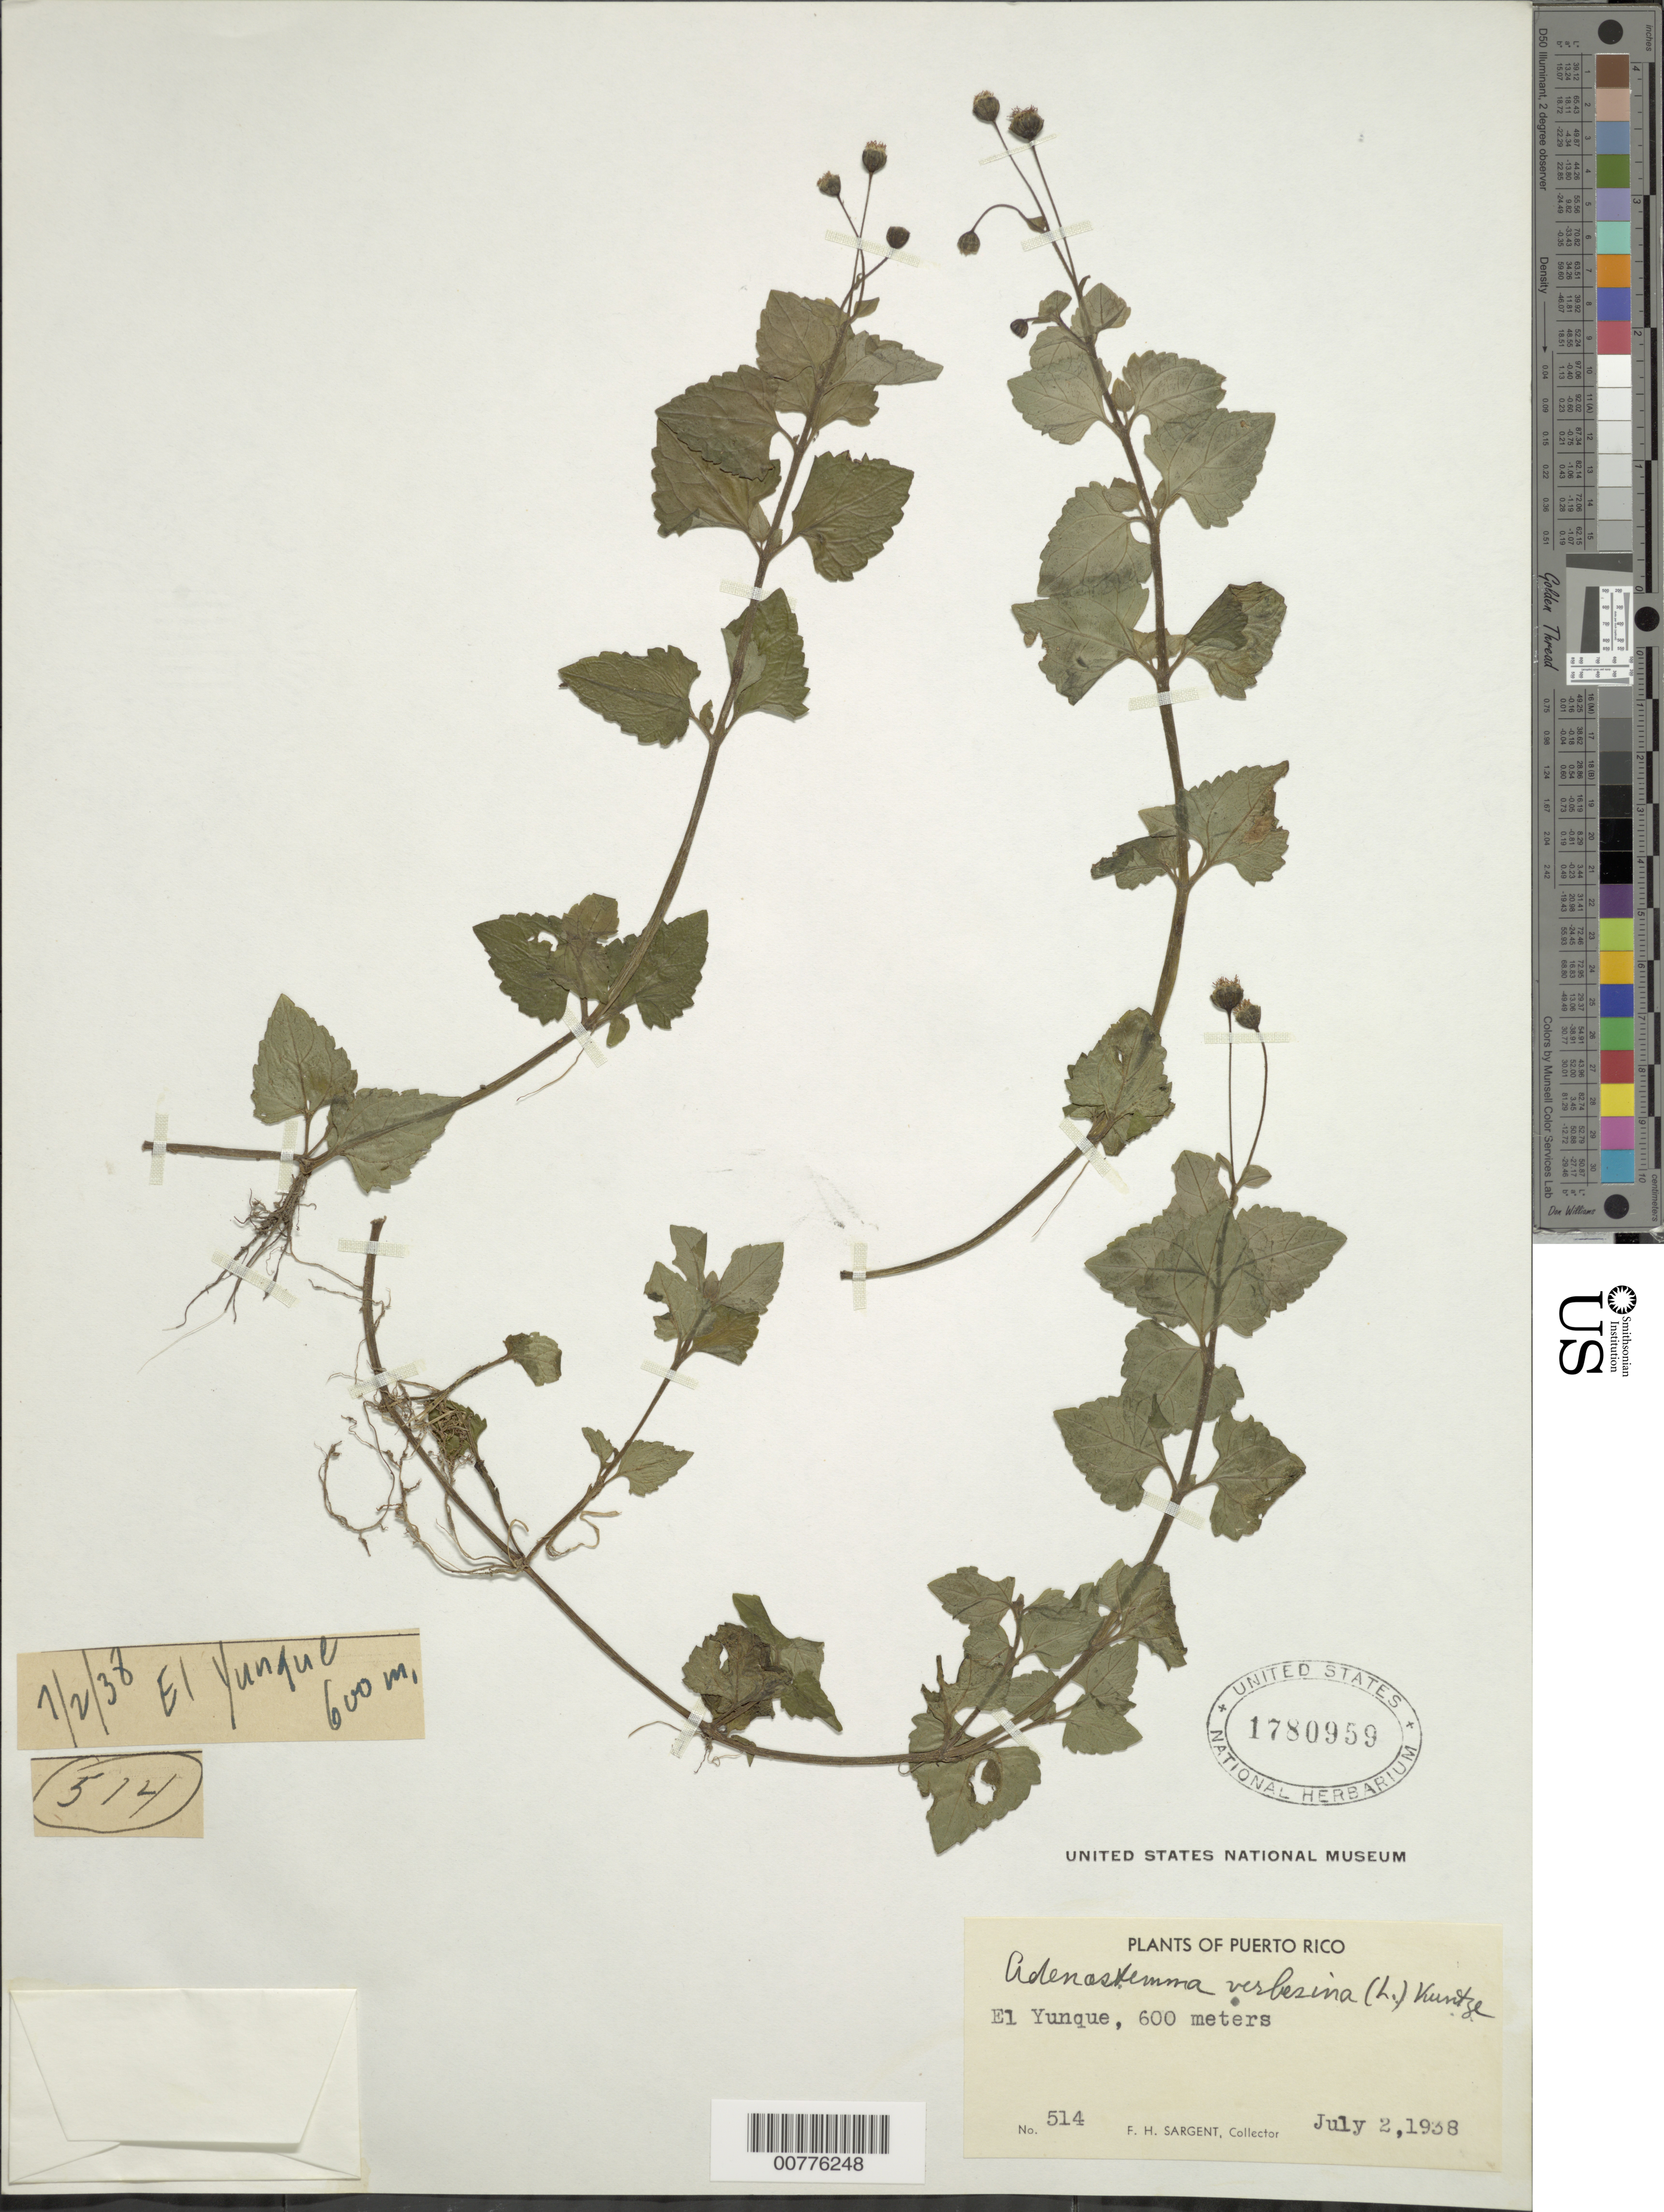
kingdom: Plantae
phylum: Tracheophyta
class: Magnoliopsida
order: Asterales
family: Asteraceae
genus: Adenostemma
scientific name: Adenostemma verbesina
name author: (L.) Sch. Bip.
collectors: F. H. Sargent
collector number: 514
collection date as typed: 02 Jul 1938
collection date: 1938-07-02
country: Puerto Rico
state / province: Río Grande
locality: El Yunque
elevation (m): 600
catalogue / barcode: US 1780959